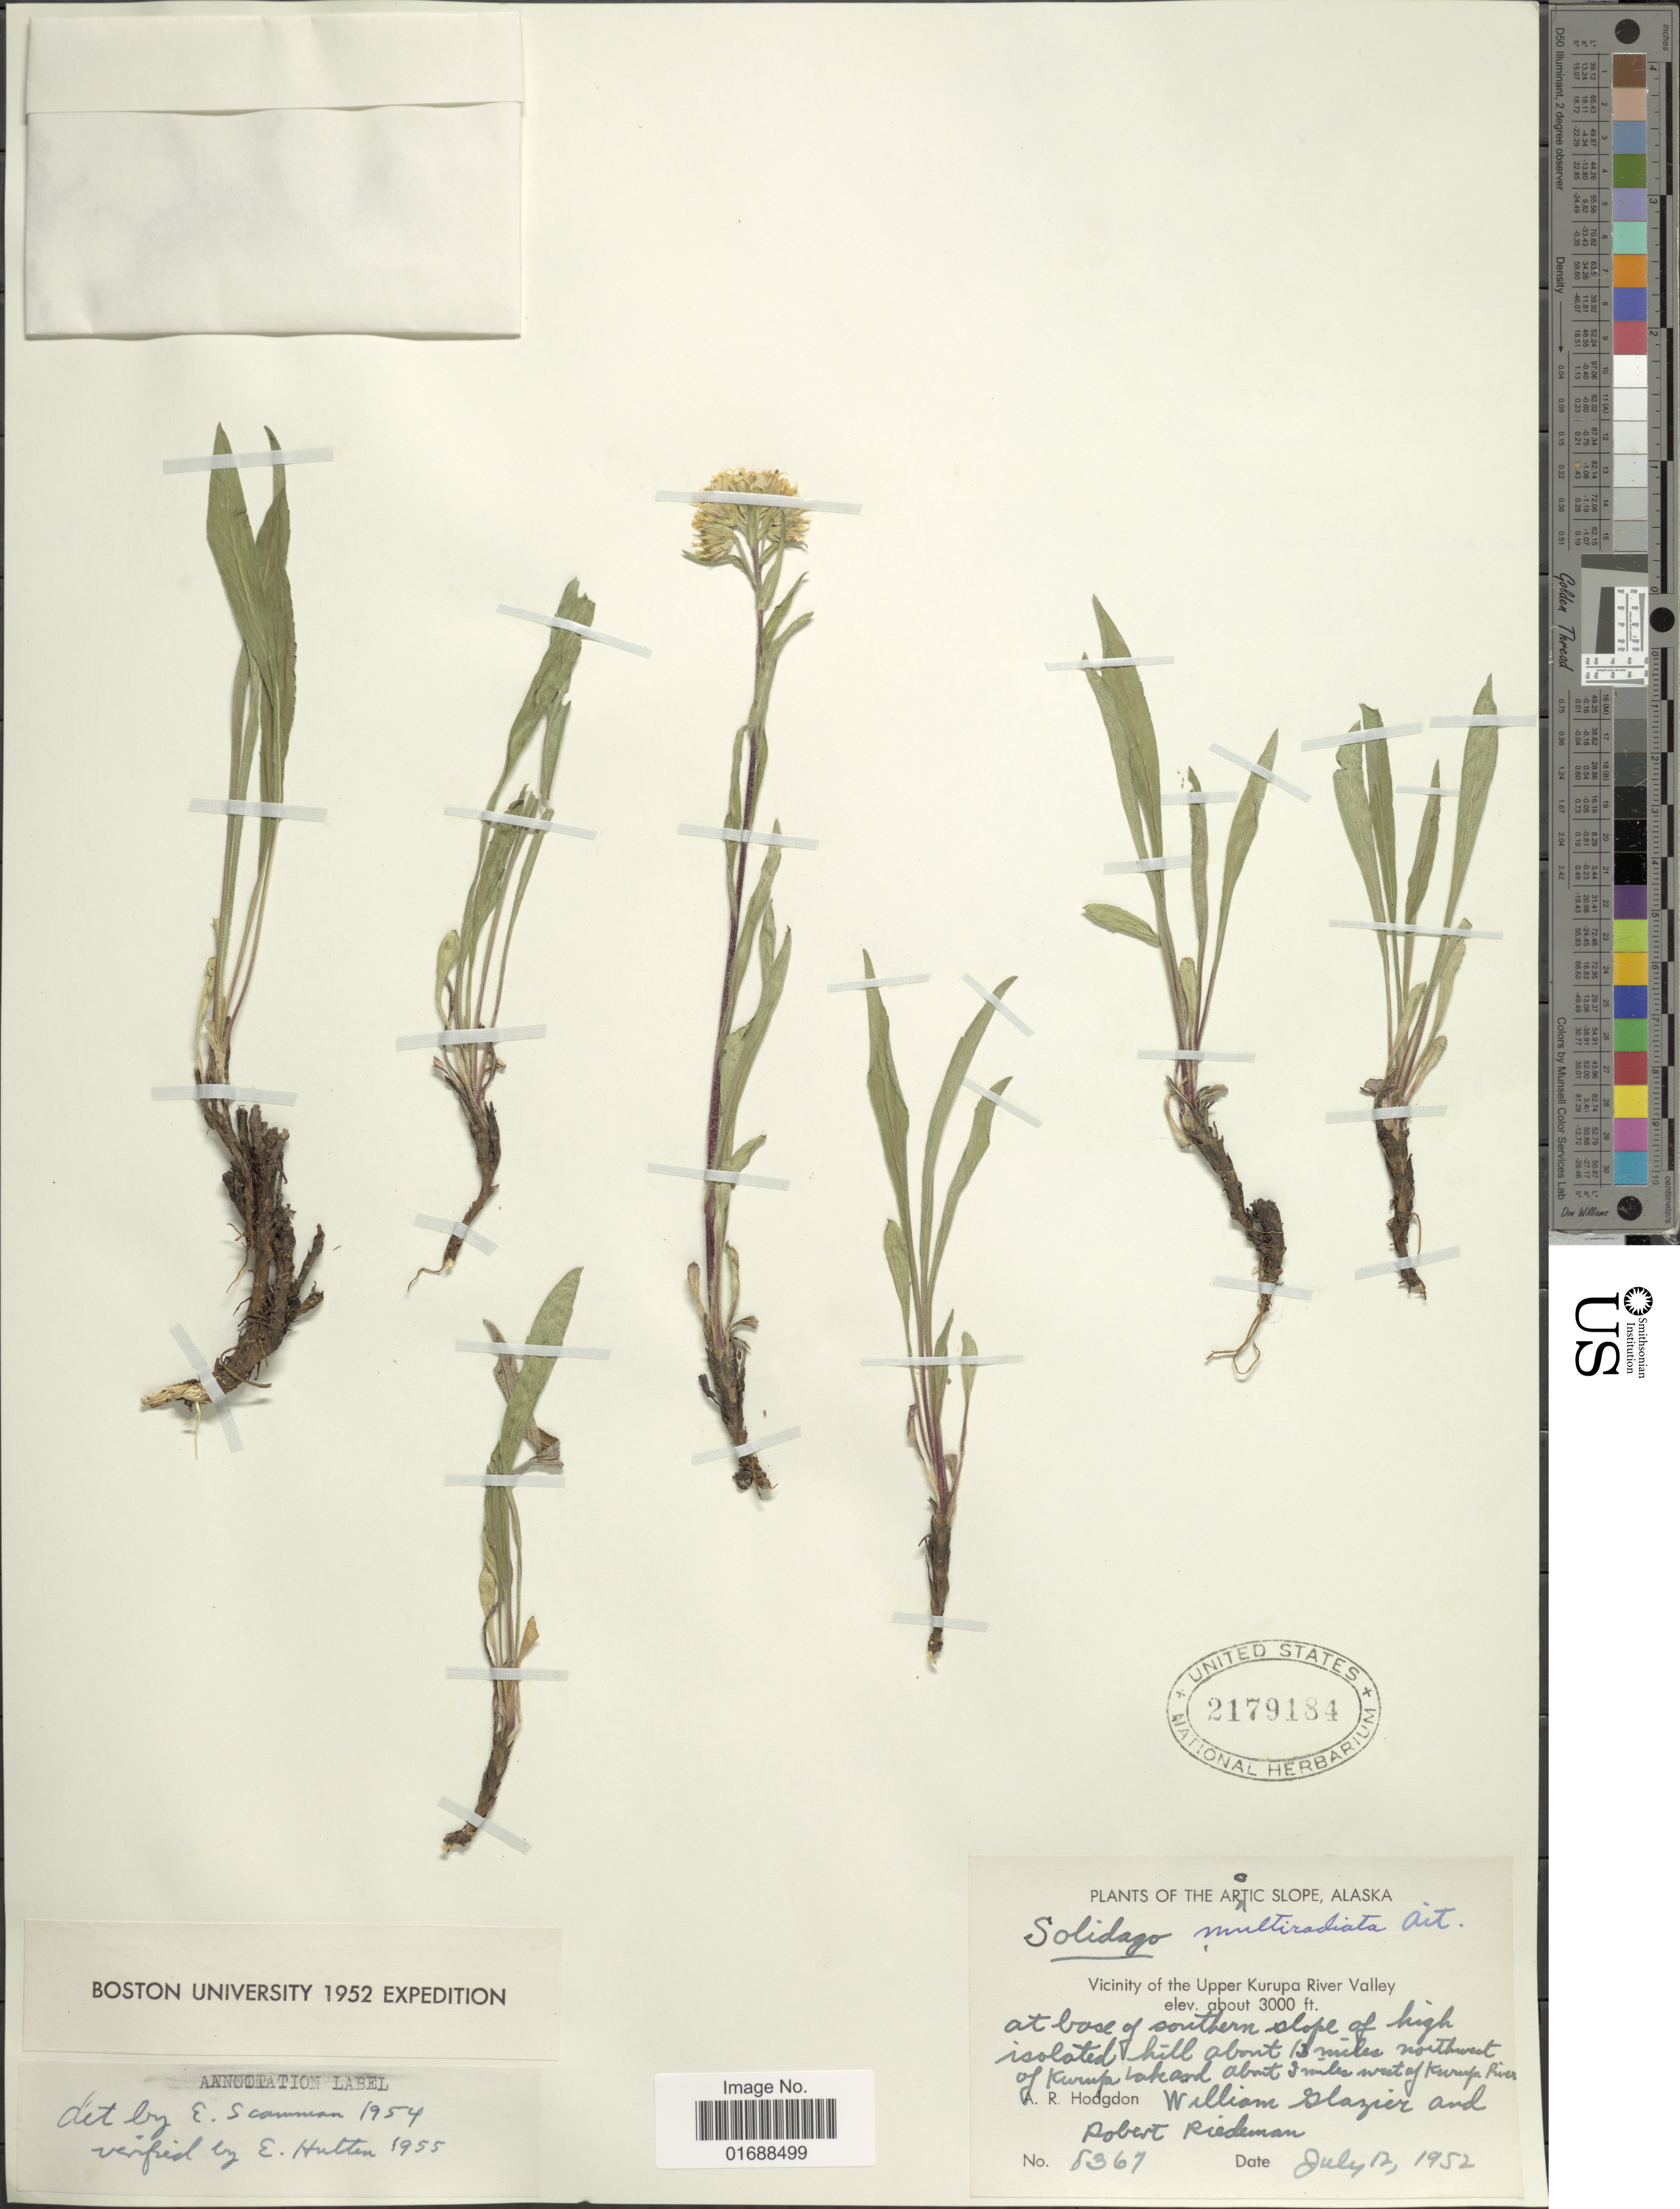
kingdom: Plantae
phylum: Tracheophyta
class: Magnoliopsida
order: Asterales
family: Asteraceae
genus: Solidago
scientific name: Solidago multiradiata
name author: Aiton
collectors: A. R. Hodgdon, W. Glazier & R. Riedeman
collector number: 8367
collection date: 1952-07-12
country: United States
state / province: Alaska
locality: Arctic Slope, Vicinity of the Upper Kurupa River Valley, at base of southern slope of high isolated hill about 13 miles northwest of Kurupa Lake and about 3 miles west of Kurupa River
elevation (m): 914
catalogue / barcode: US 2179184